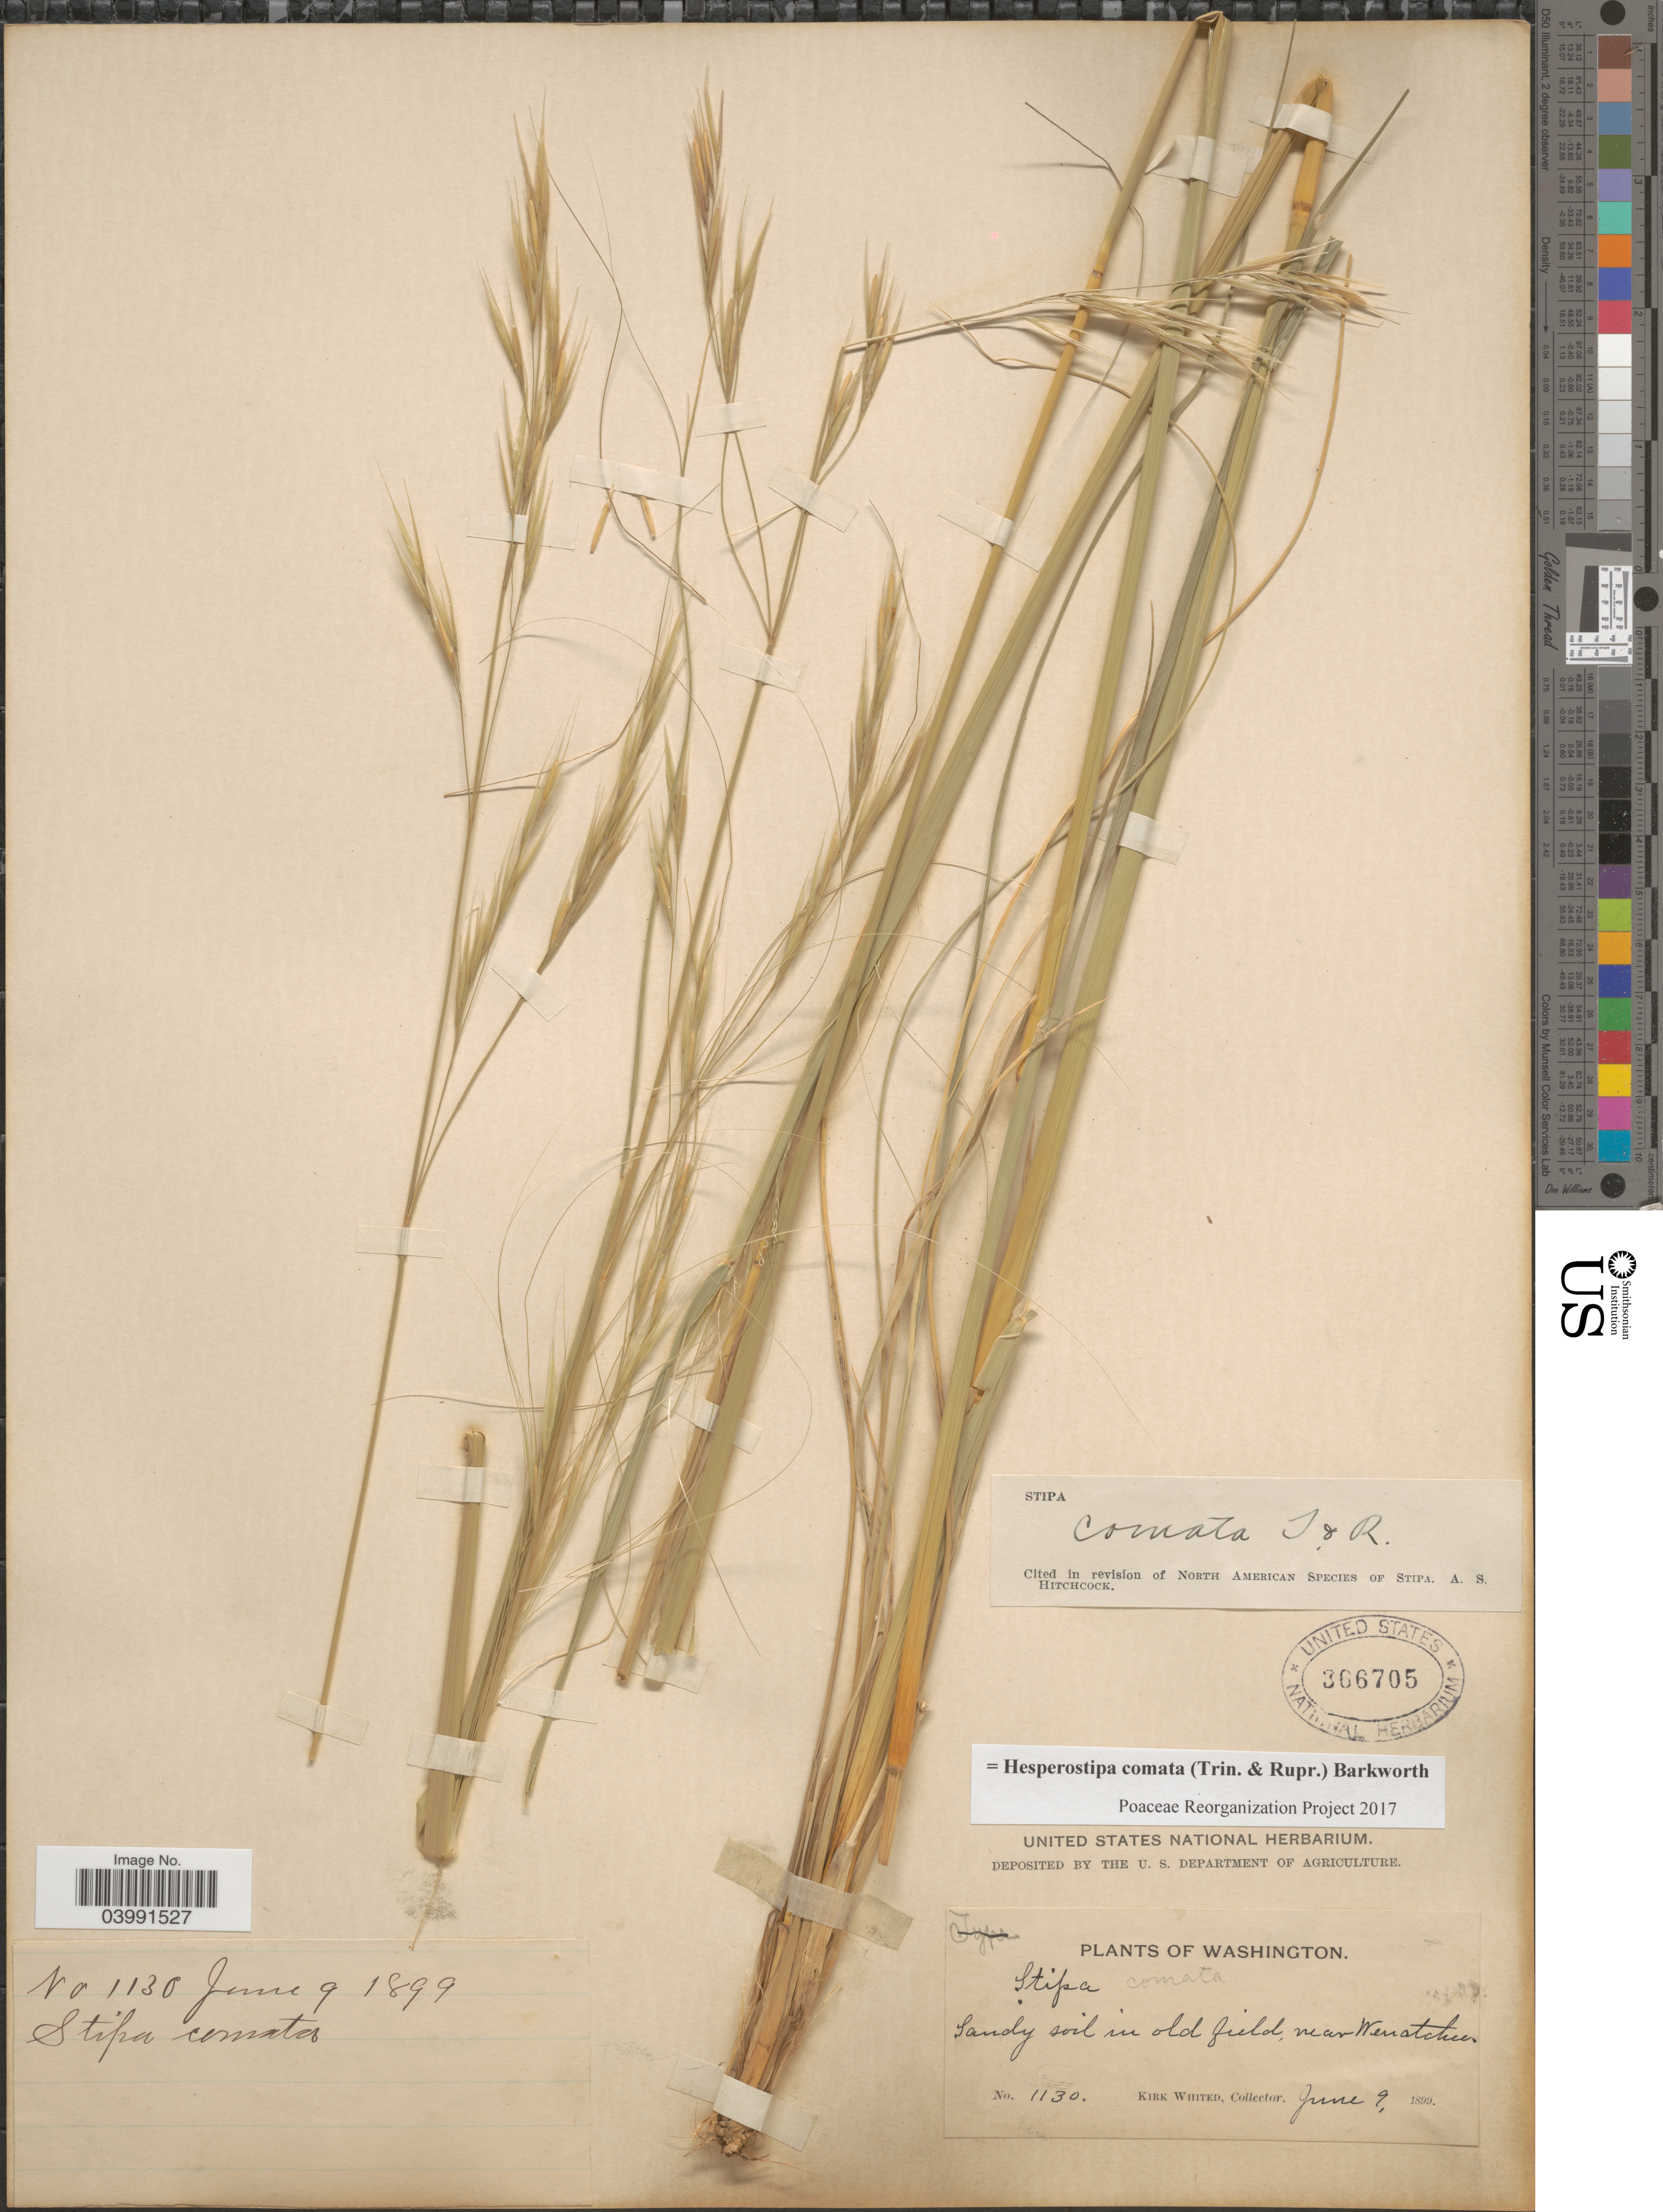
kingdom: Plantae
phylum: Tracheophyta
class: Liliopsida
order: Poales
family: Poaceae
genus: Hesperostipa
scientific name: Hesperostipa comata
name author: (Trin. & Rupr.) Barkworth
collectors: K. Whited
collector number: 1130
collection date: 1899-06-09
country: United States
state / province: Washington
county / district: Chelan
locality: In old field, near Wenatchee.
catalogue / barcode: US 366705